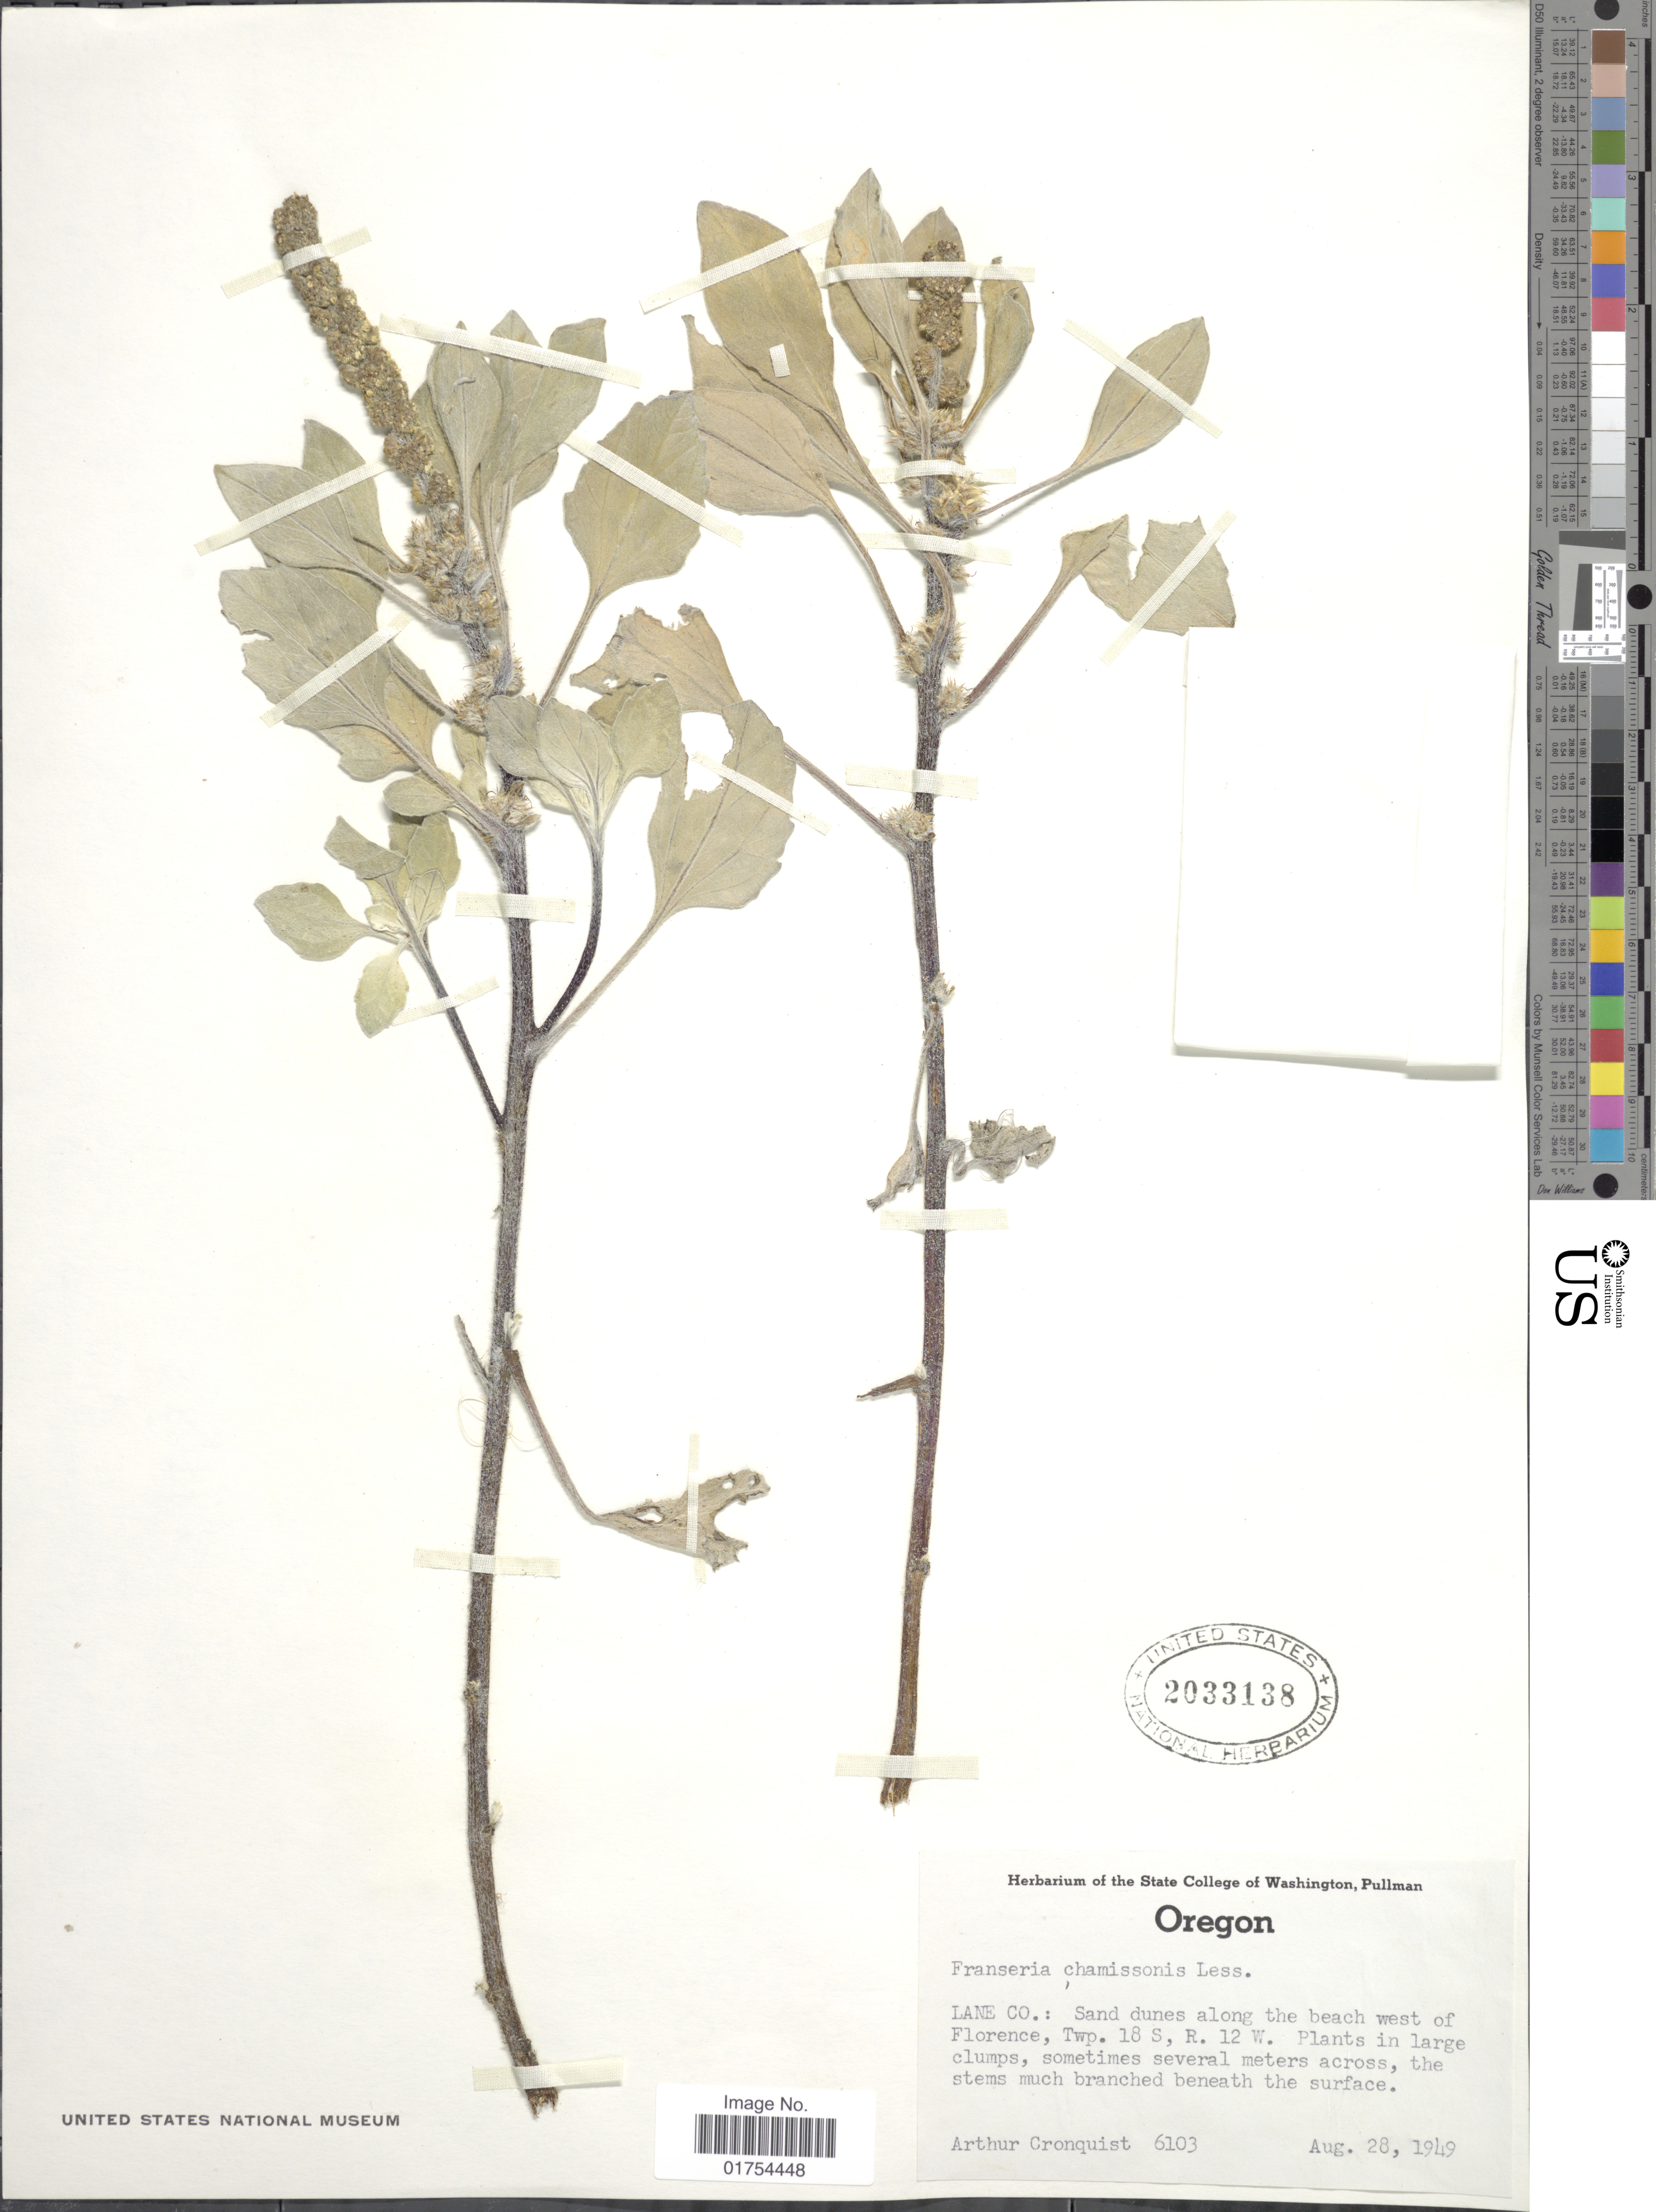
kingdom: Plantae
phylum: Tracheophyta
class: Magnoliopsida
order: Asterales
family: Asteraceae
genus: Franseria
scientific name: Franseria chamissonis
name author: Less.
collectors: A. J. Cronquist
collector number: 6103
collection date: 1949-08-28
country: United States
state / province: Oregon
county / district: Lane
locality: Lane Co.: Sand dunes along the beach west of Florence, Twp. 18 S, R 12 W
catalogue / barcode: US 2033138